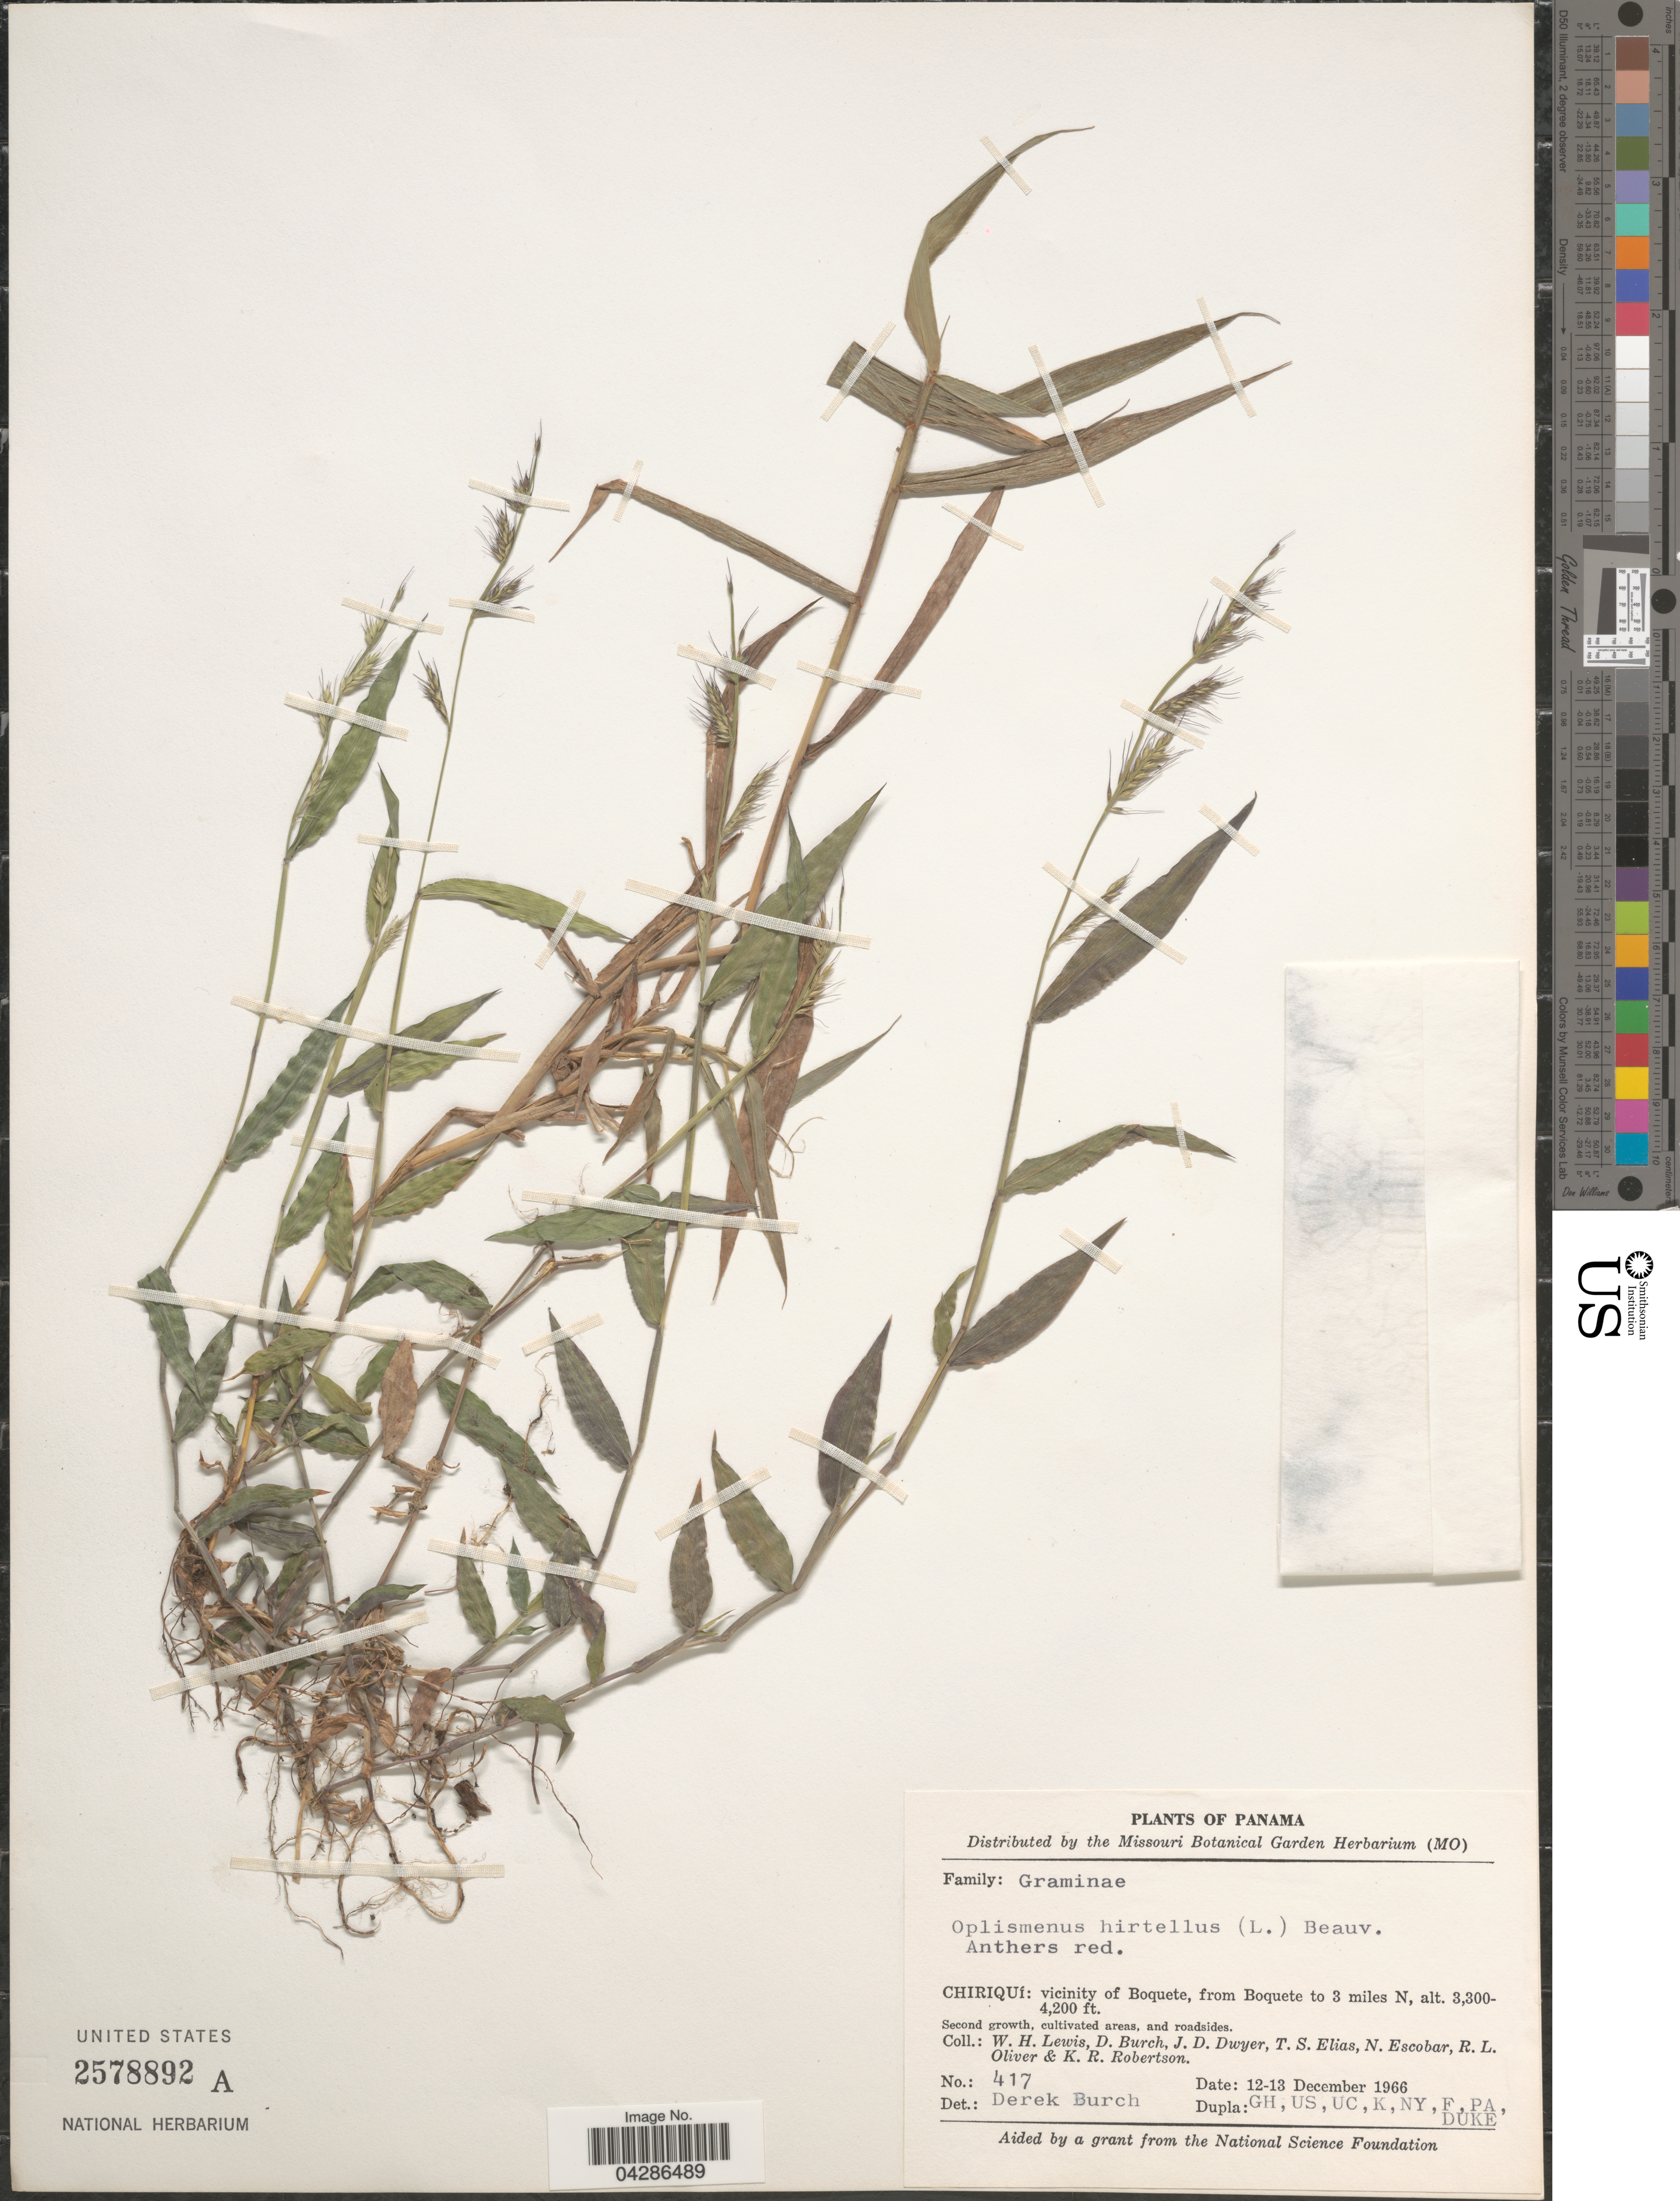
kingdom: Plantae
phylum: Tracheophyta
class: Liliopsida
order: Poales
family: Poaceae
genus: Oplismenus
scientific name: Oplismenus hirtellus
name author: (L.) P. Beauv.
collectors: W. H. Lewis, D. Burch, J. D. Dwyer, T. S. Elias & et al.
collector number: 417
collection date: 1966-12-12/1966-12-13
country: Panama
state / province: Chiriqui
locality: Vicinity of Boquete, from Boquete to 3 miles N.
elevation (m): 1006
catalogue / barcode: US 2578892A